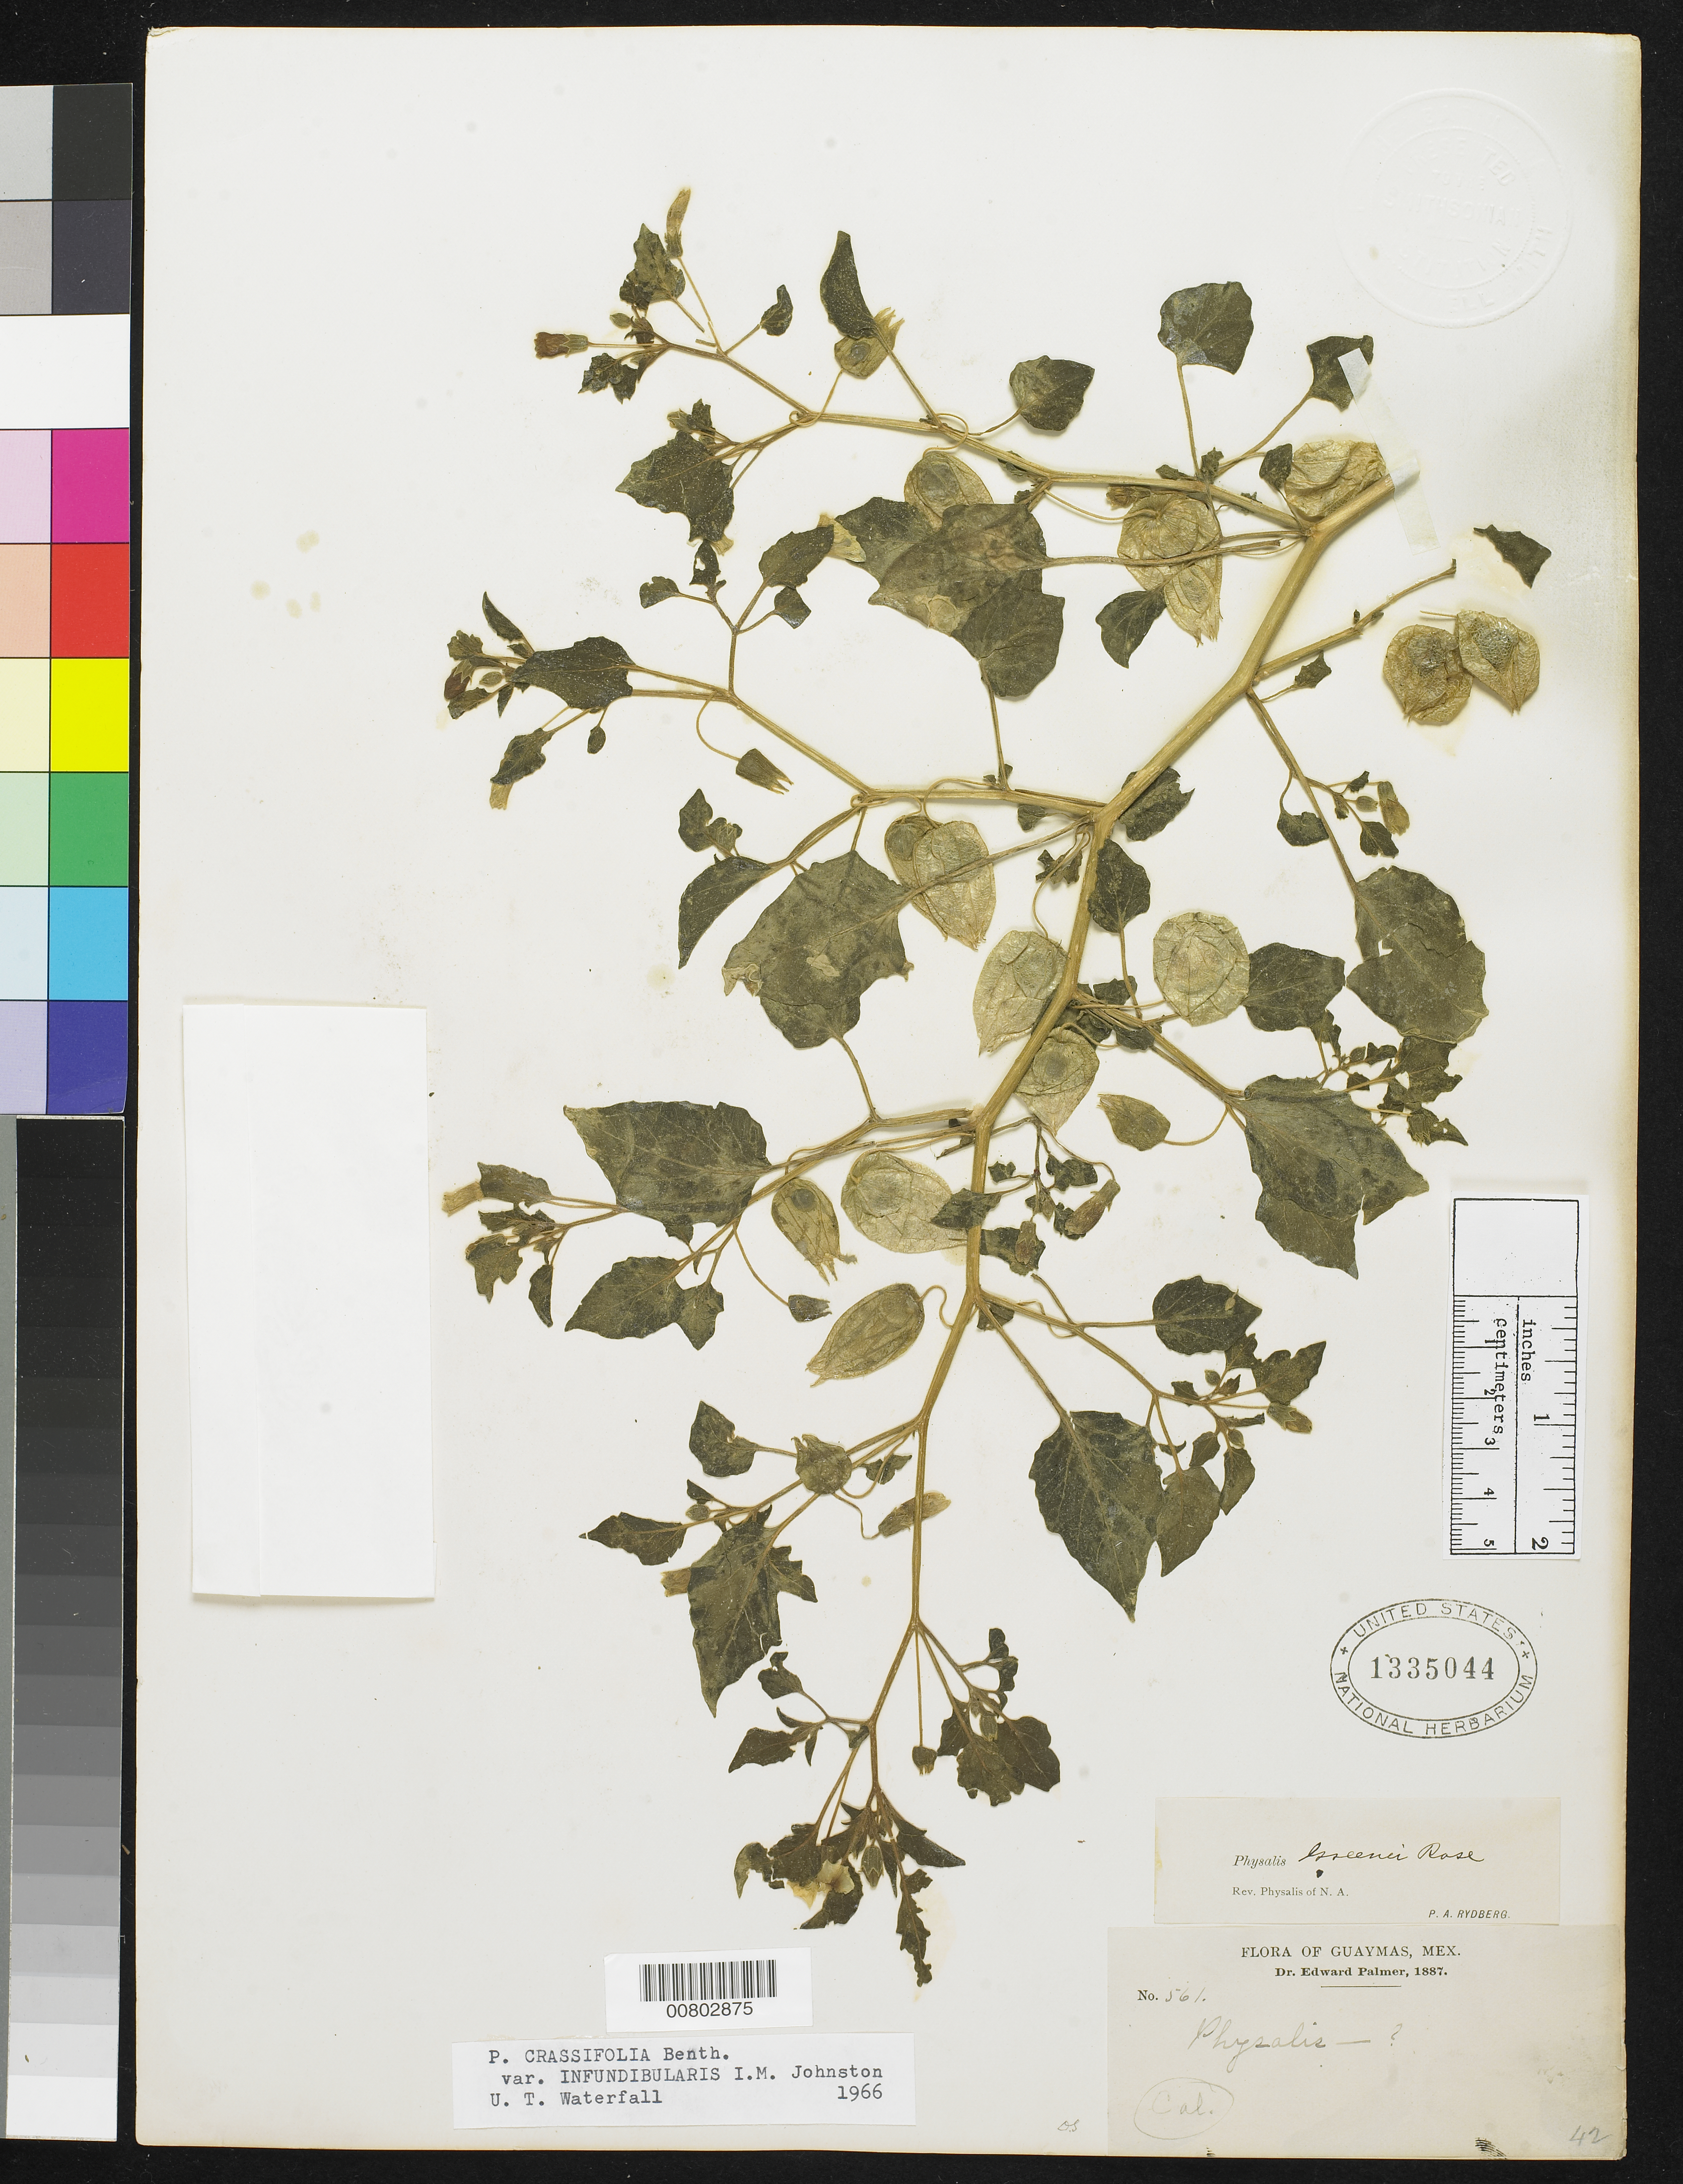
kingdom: Plantae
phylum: Tracheophyta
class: Magnoliopsida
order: Solanales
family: Solanaceae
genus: Physalis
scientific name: Physalis crassifolia var. infundibularis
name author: I.M. Johnst.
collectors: E. Palmer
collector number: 561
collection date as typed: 20 Jan 1890 to 05 Feb 1890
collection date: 1890-01-20/1890-02-05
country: Mexico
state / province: Sonora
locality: Guaymas, Sonora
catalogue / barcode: US 1335044